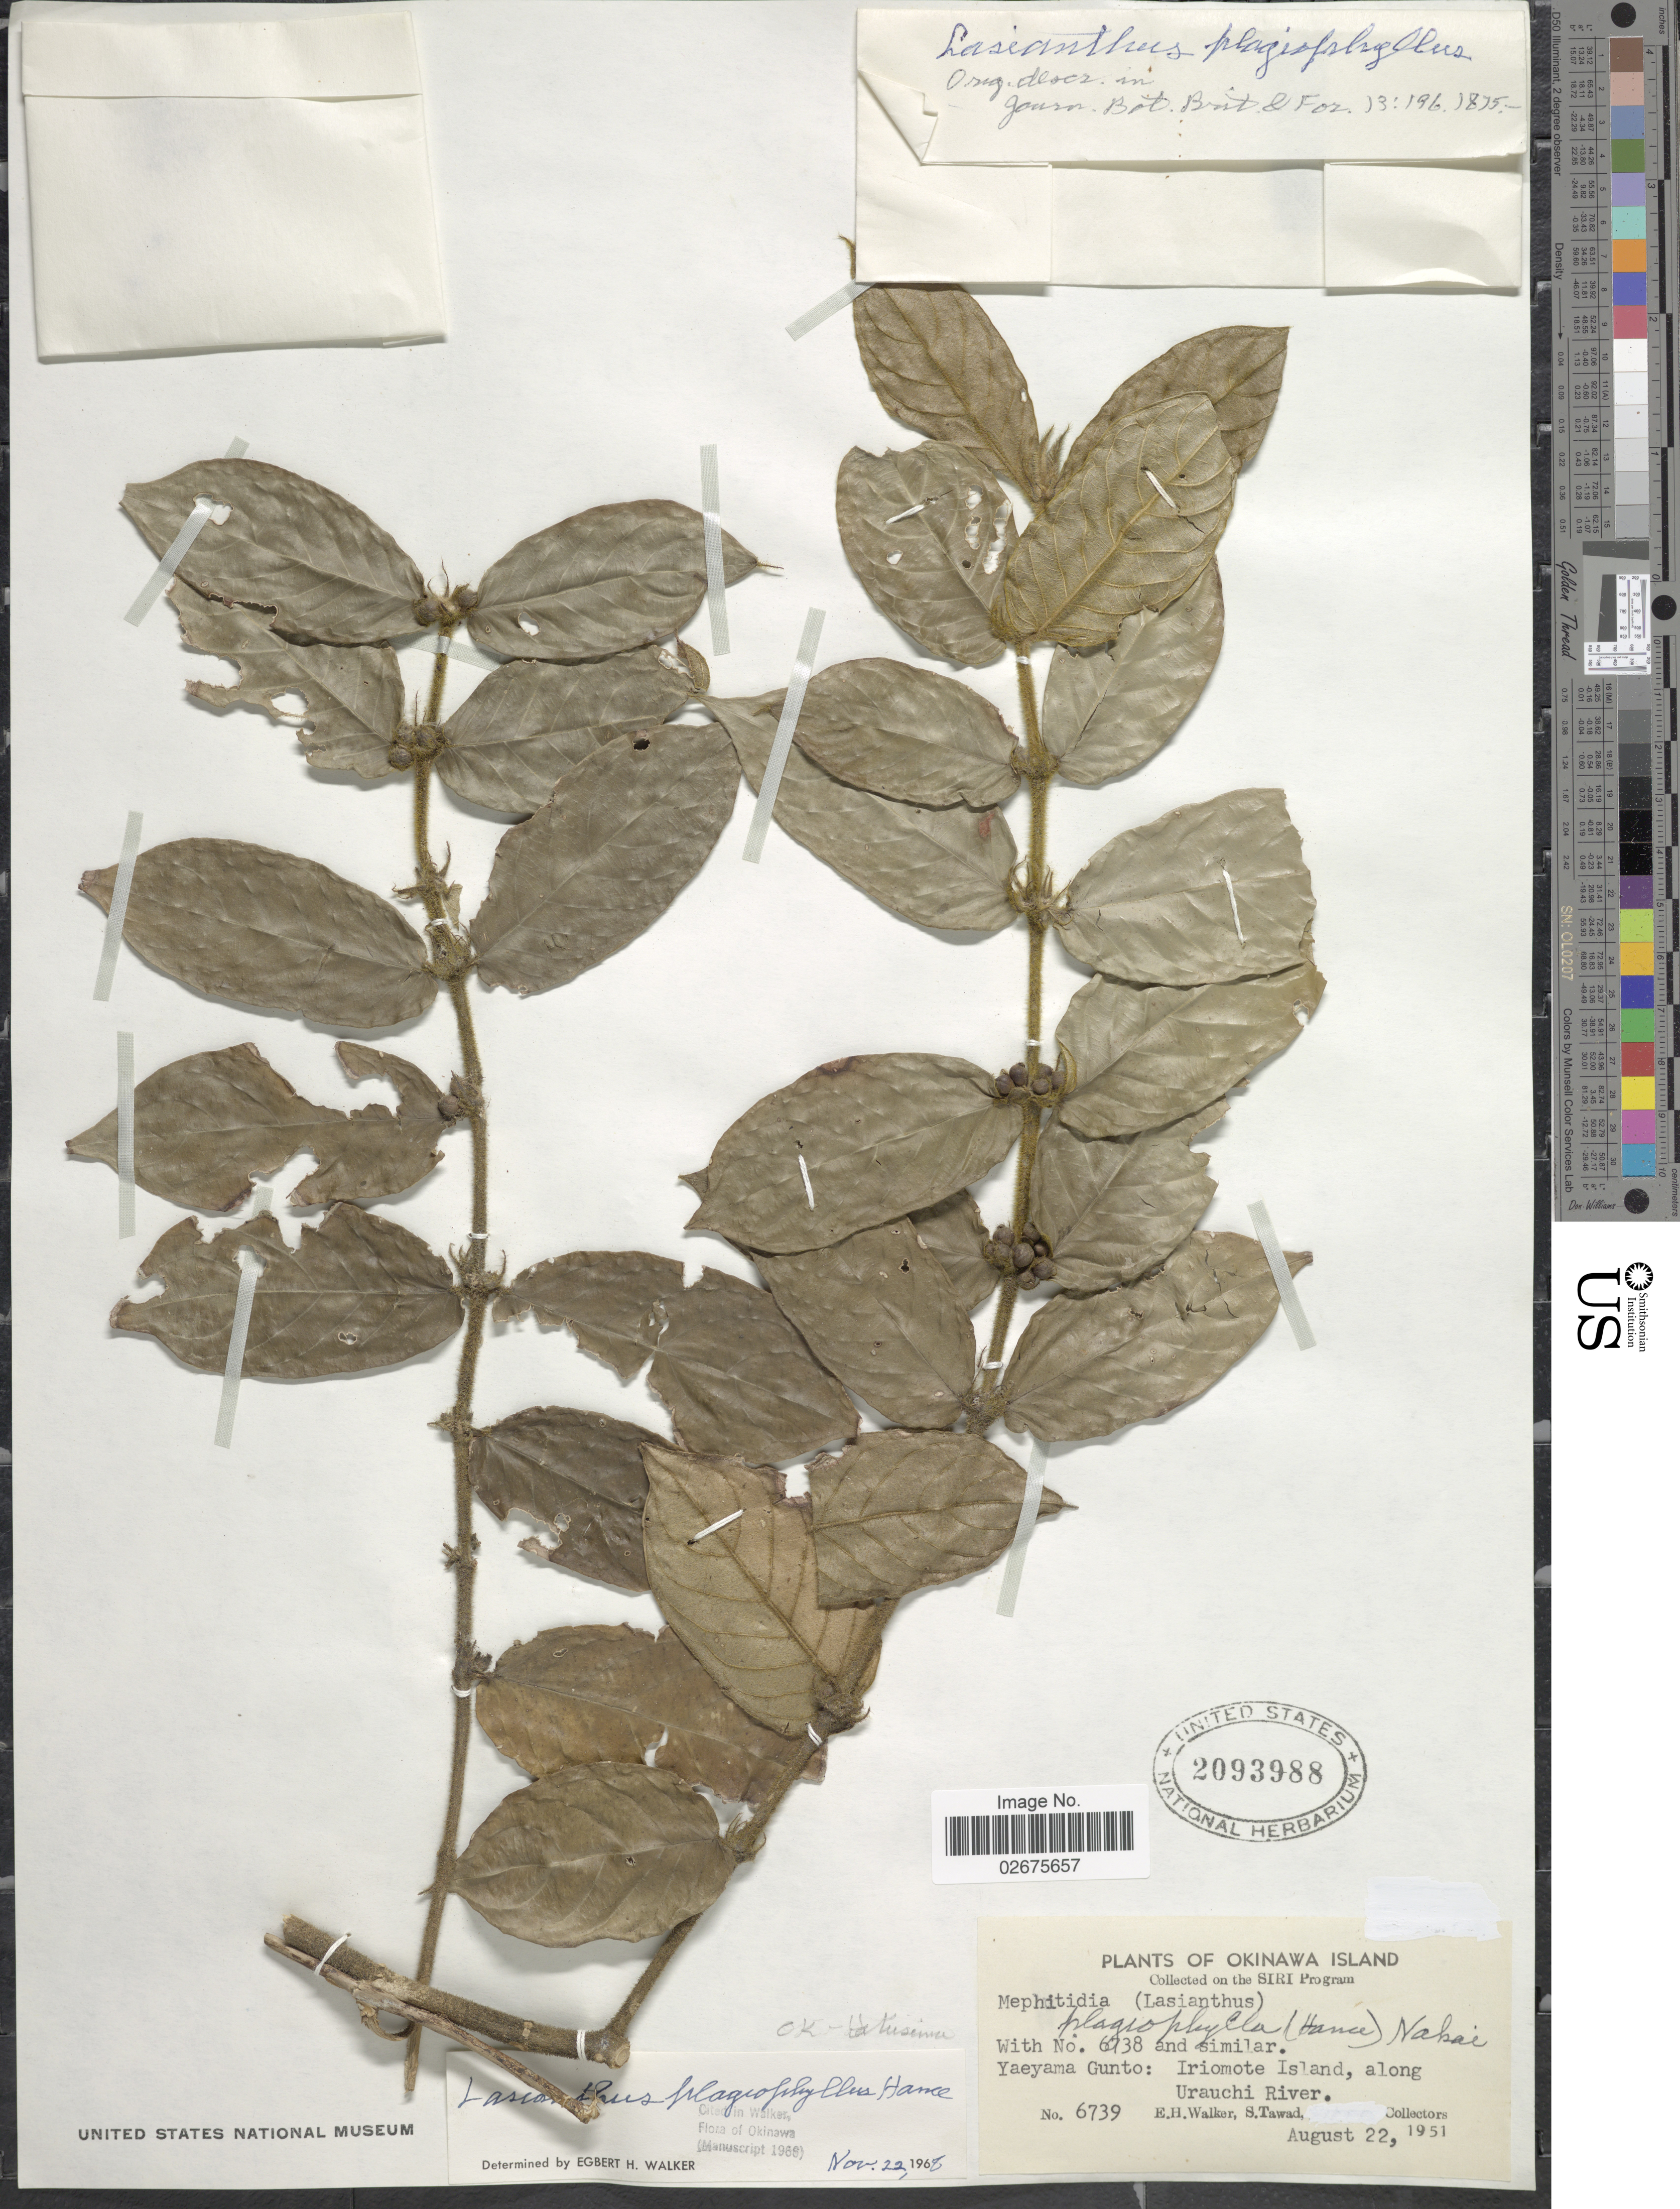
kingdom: Plantae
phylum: Tracheophyta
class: Magnoliopsida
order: Gentianales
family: Rubiaceae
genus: Lasianthus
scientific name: Lasianthus attenuatus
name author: Jack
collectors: E. H. Walker & S. Tawada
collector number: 6739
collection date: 1951-08-22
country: Japan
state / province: Okinawa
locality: Okinawa Island, Yaeyama Gunto: Iriomote Island, along Urauchi River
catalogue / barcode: US 2093988